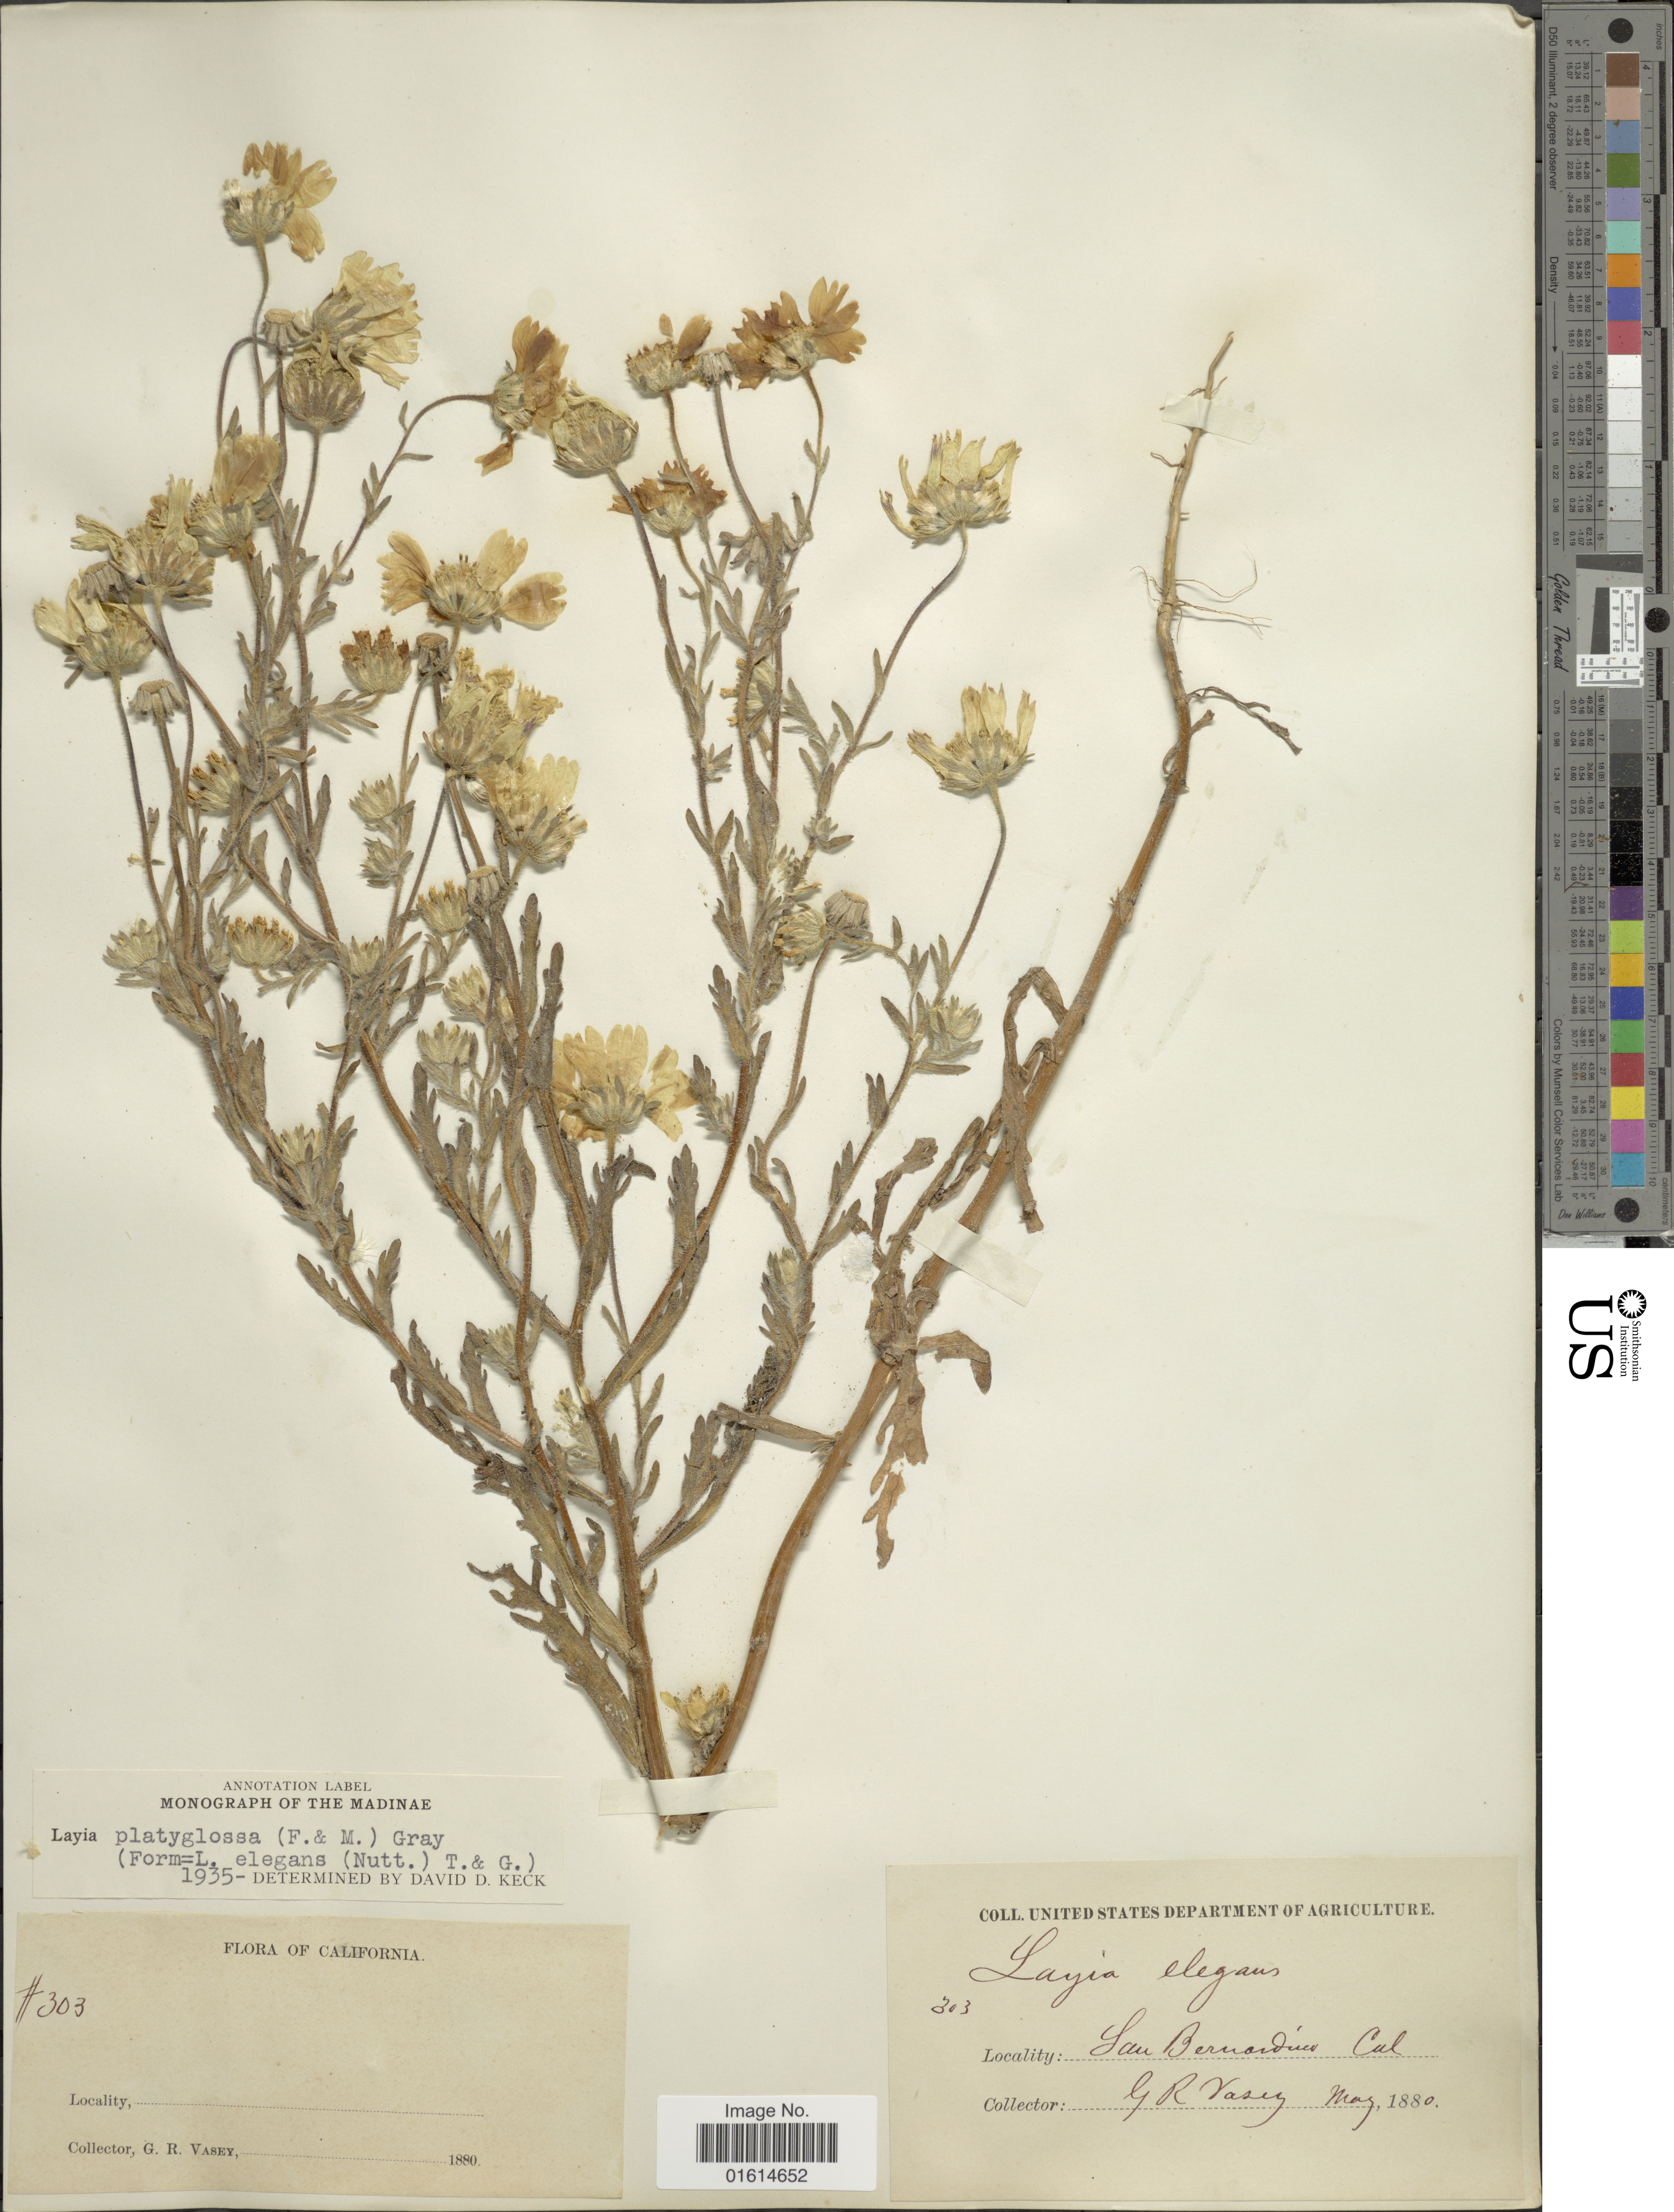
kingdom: Plantae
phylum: Tracheophyta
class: Magnoliopsida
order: Asterales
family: Asteraceae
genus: Layia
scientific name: Layia platyglossa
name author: (Fisch.) A. Gray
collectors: G. R. Vasey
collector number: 303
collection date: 1880-05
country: United States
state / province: California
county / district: San Bernardino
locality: San Bernardino, Cal.